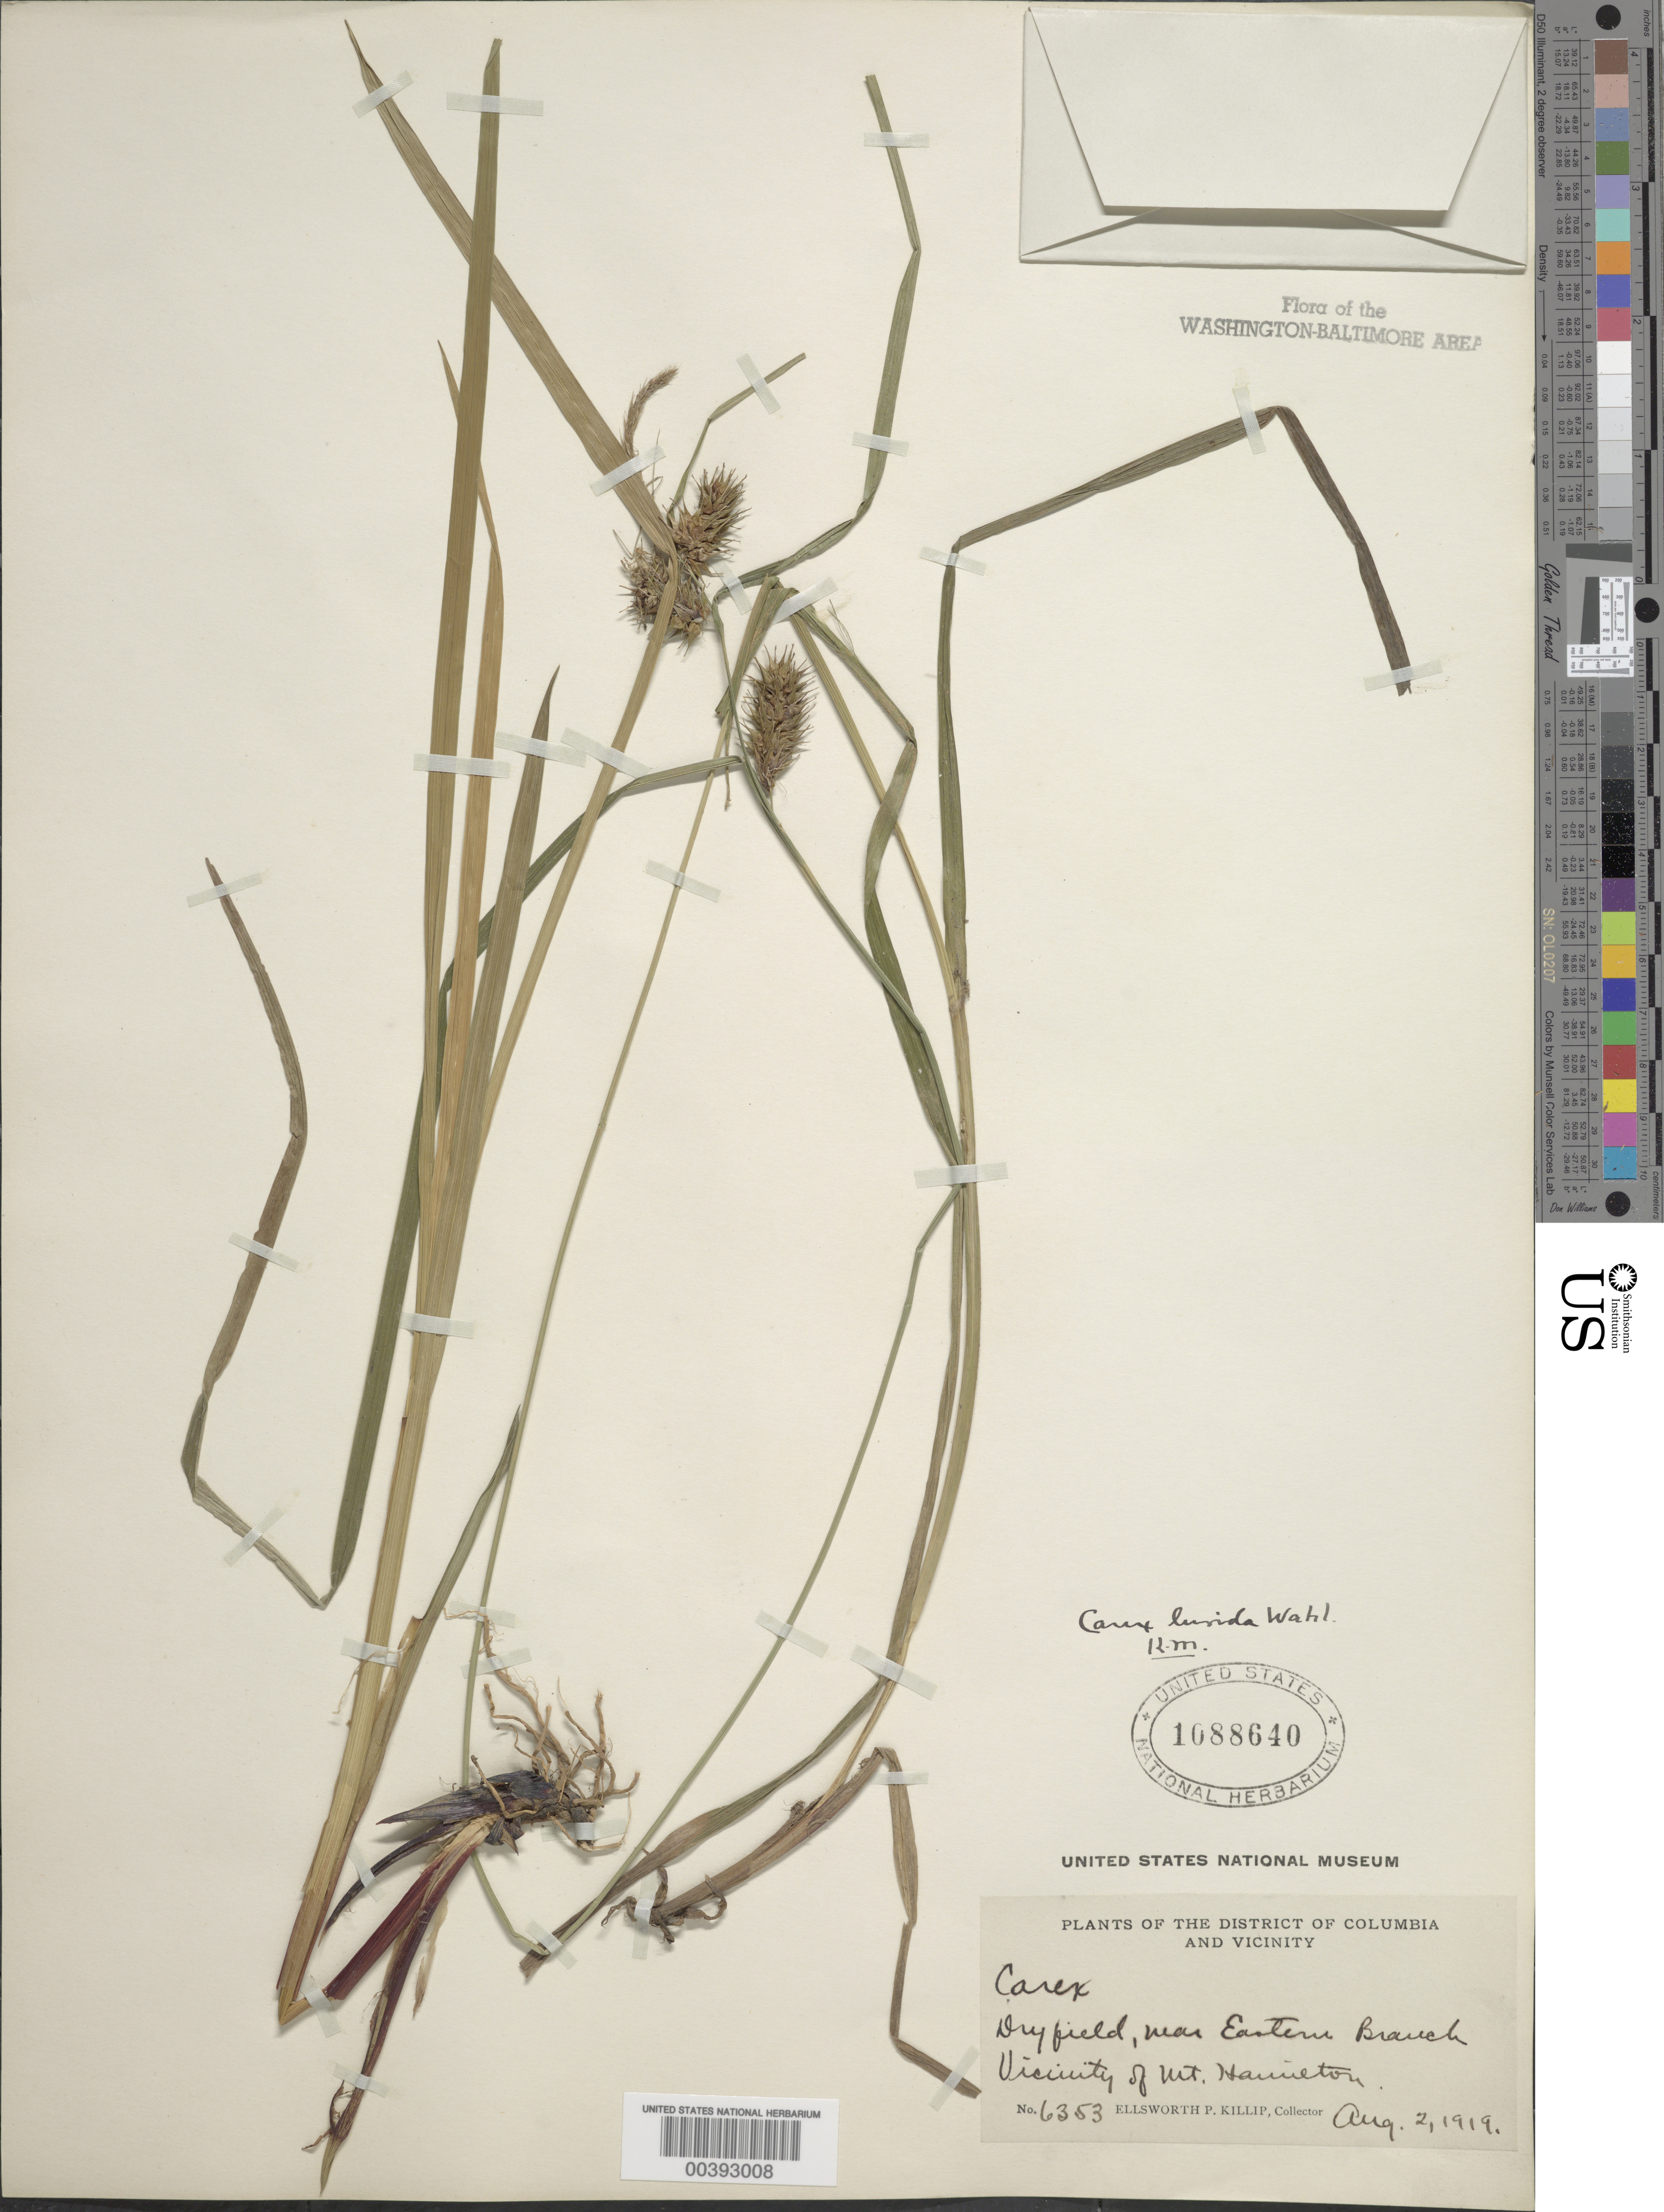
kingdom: Plantae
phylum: Tracheophyta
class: Liliopsida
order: Poales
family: Cyperaceae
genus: Carex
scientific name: Carex lurida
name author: Wahlenb.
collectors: E. P. Killip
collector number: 6353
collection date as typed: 02 Aug 1919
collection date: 1919-08-02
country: United States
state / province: District of Columbia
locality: Eastern Branch, Mount Hamilton vicinity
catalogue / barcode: US 1088640